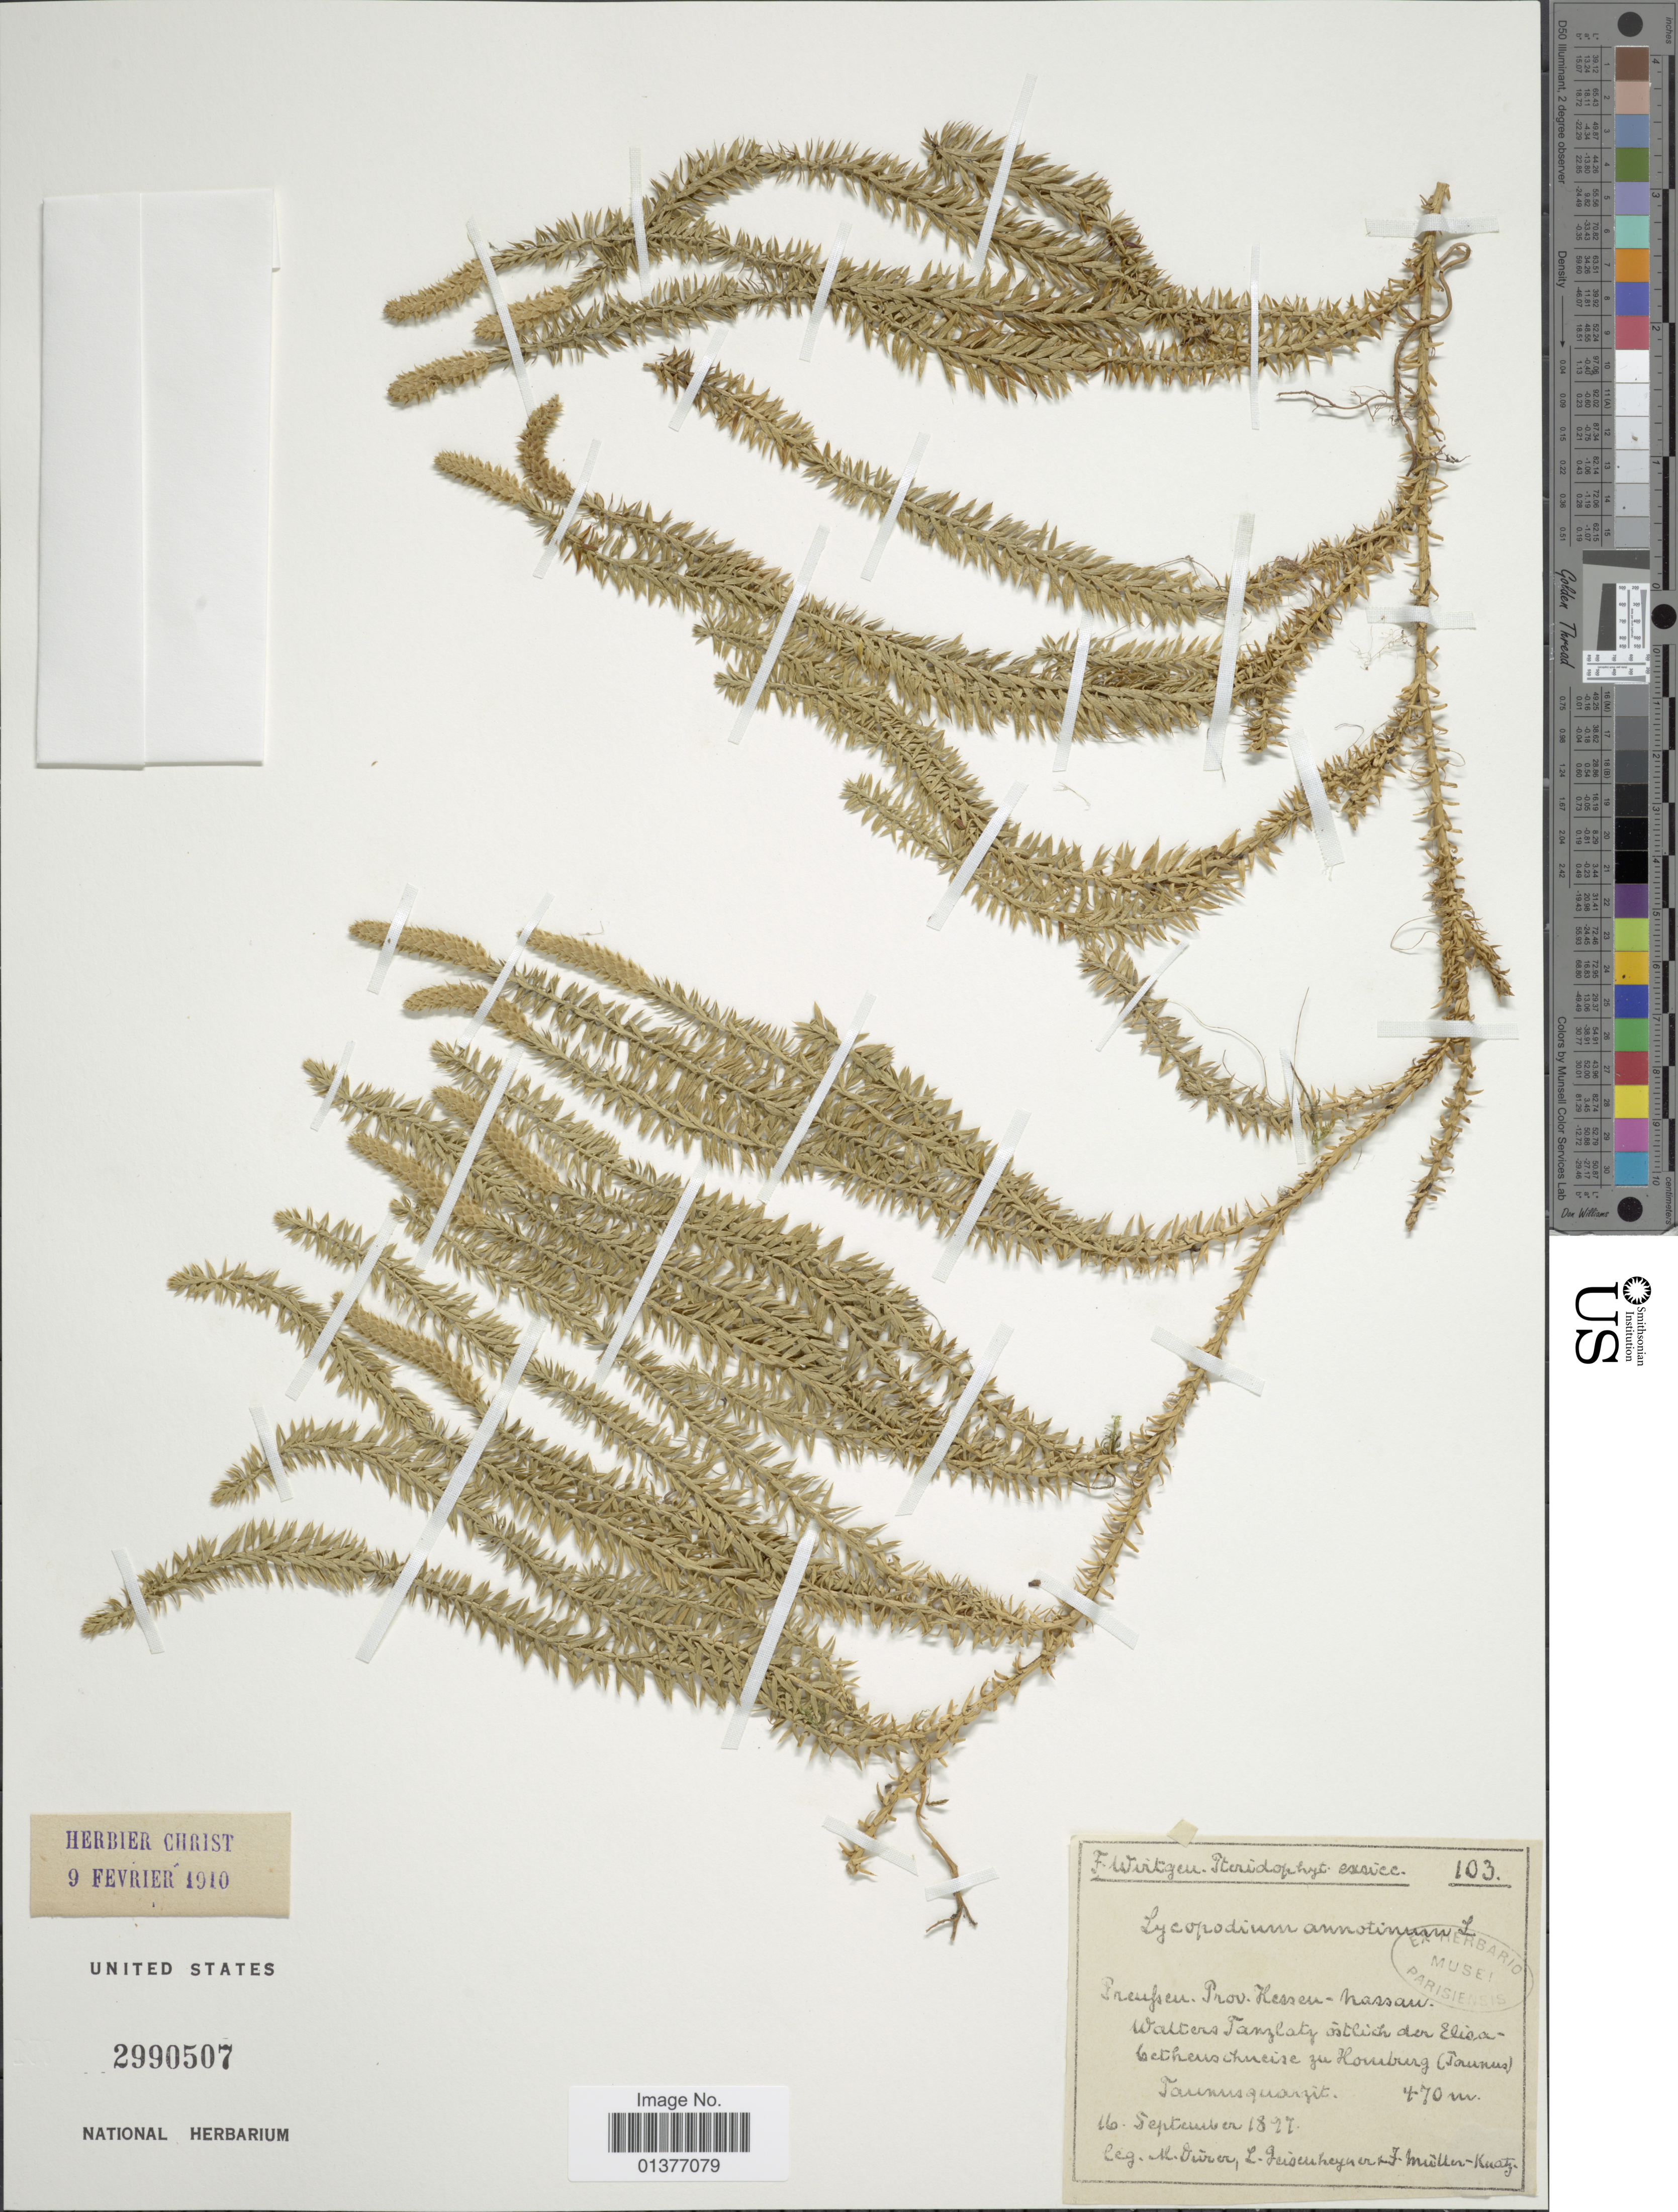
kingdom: Plantae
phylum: Tracheophyta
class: Lycopodiopsida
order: Lycopodiales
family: Lycopodiaceae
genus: Spinulum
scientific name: Spinulum annotinum subsp. annotinum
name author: (L.) A. Haines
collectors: M. Durer & L. Geisenheyner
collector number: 103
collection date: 1897-09-16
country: Germany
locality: Preussen prov. Kssen-Nassau, Walters Tanzlatz ostlich der Elisa bethenscheise y Hamburg(Taunus) [interpreted]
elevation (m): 470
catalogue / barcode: US 2990507